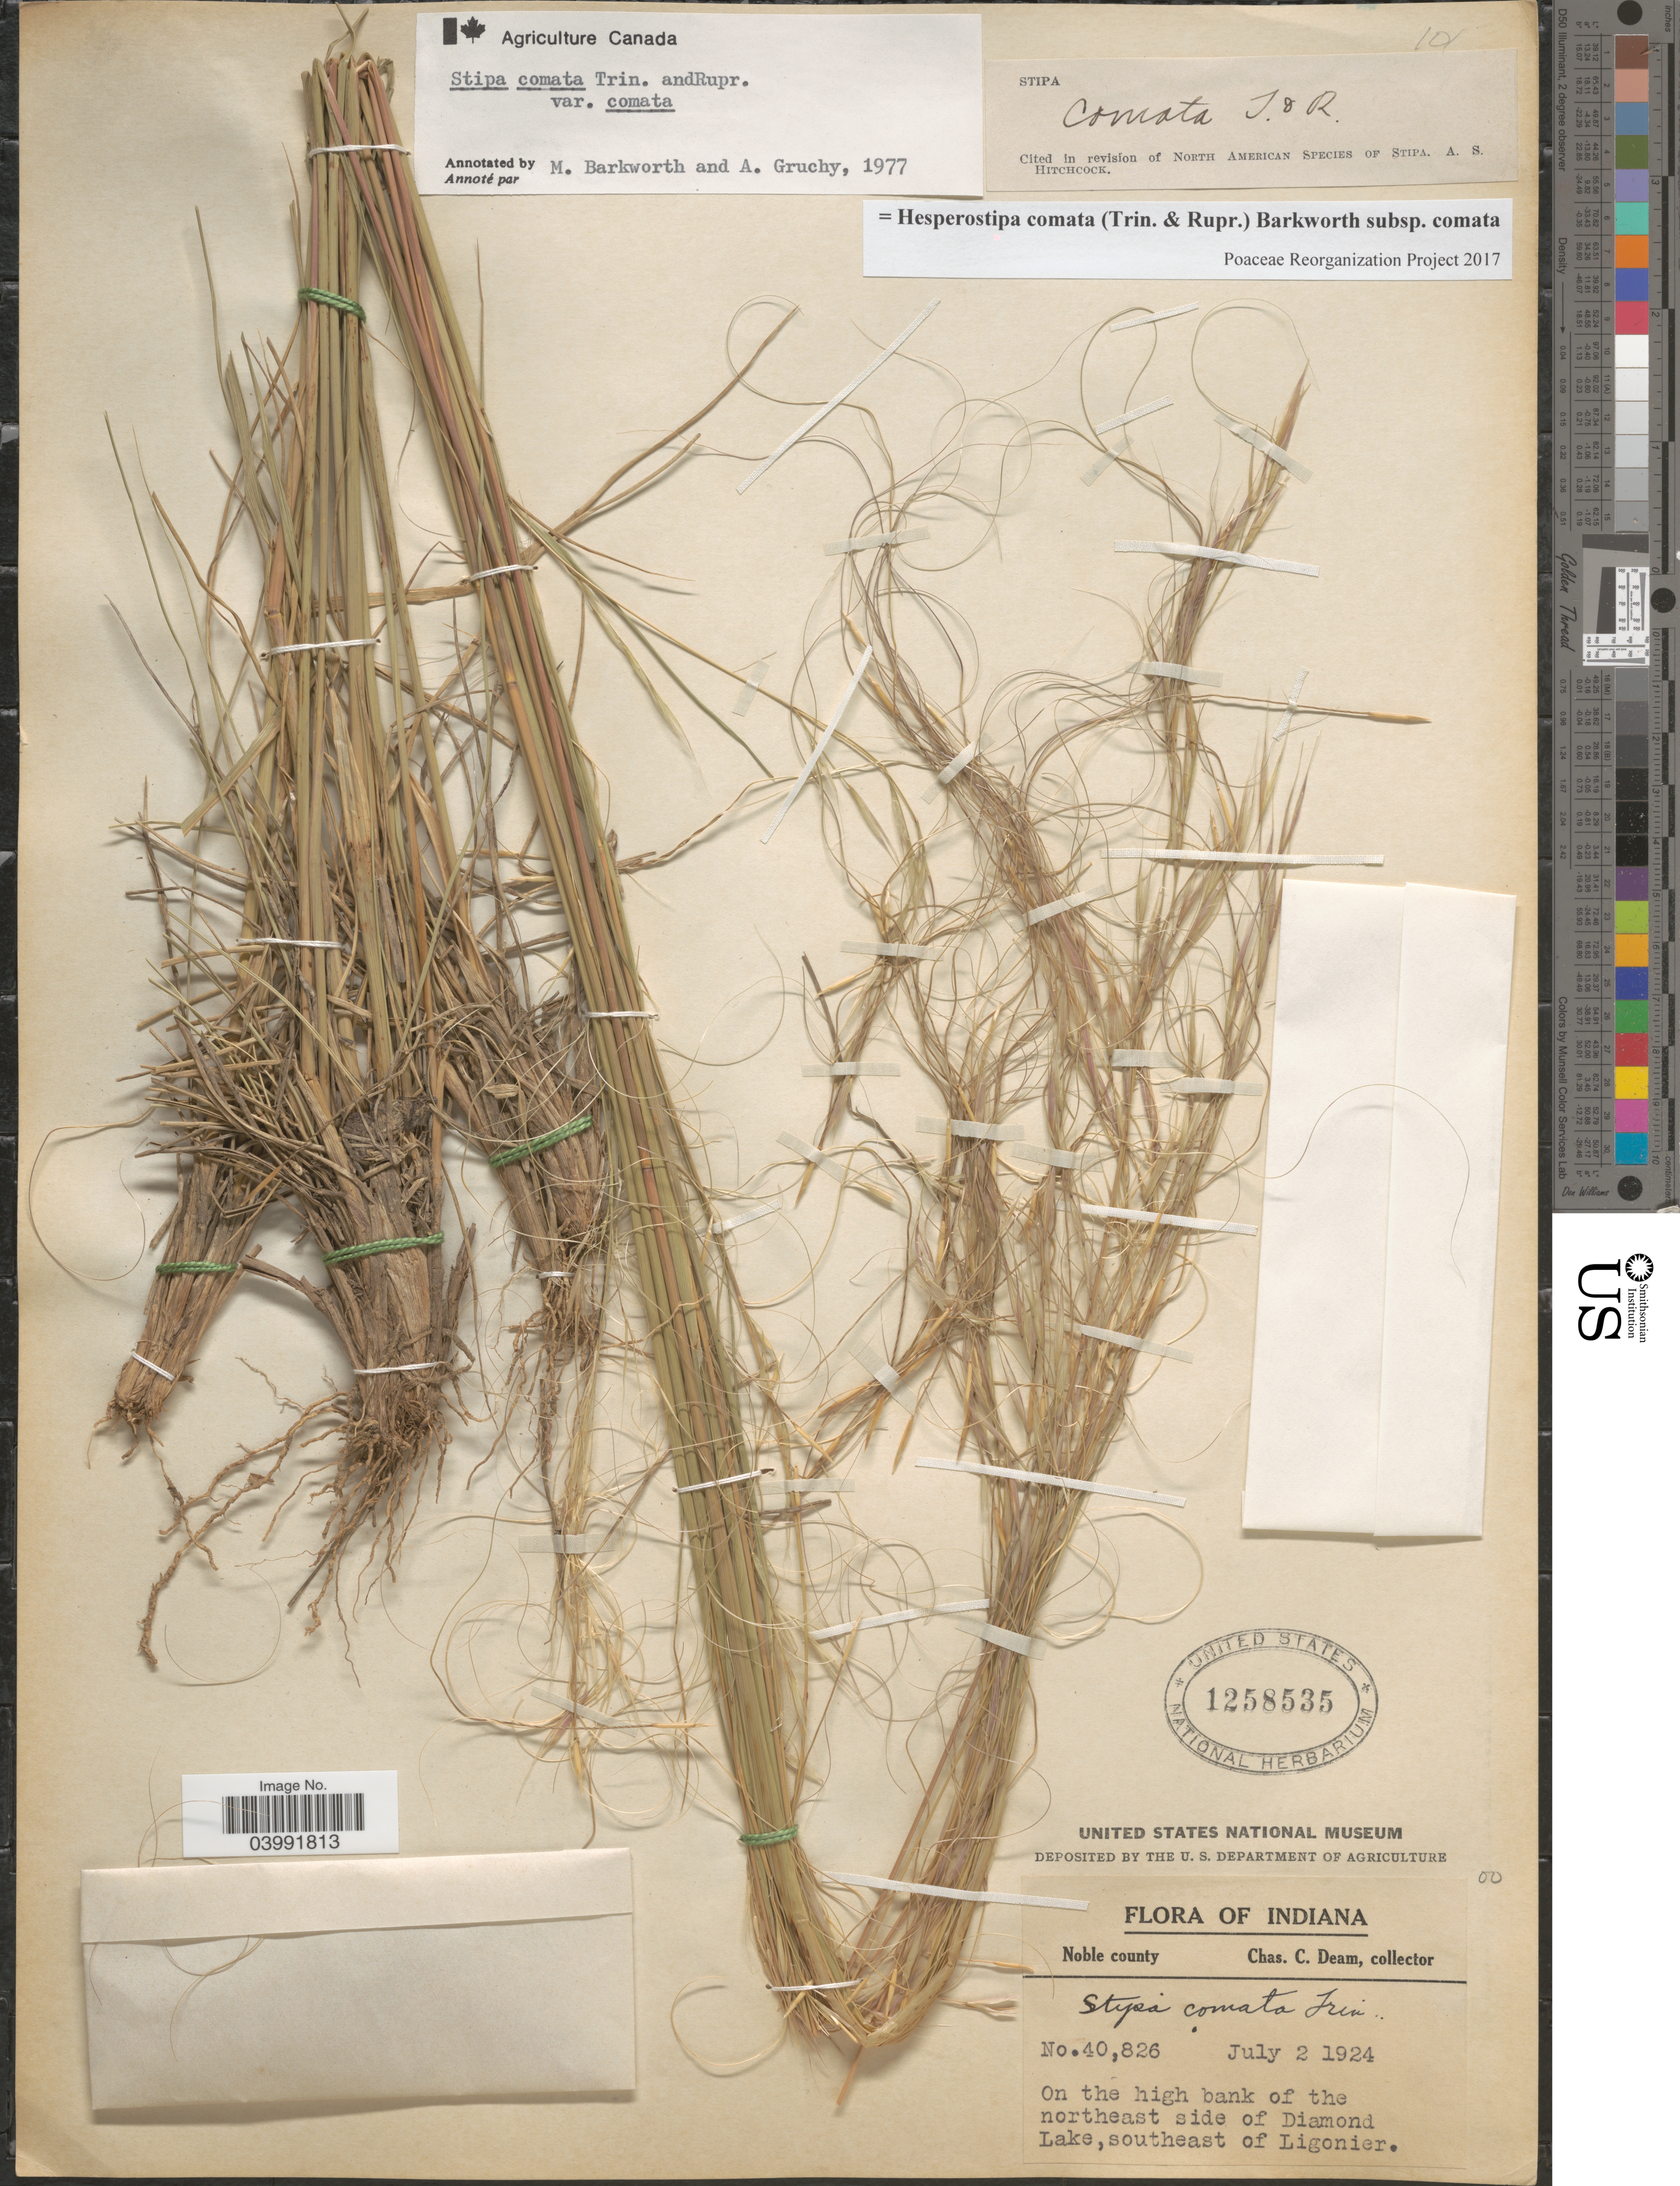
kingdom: Plantae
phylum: Tracheophyta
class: Liliopsida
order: Poales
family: Poaceae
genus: Hesperostipa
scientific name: Hesperostipa comata subsp. comata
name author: (Trin. & Rupr.) Barkworth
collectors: C. C. Deam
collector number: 40826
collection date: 1924-07-02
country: United States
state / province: Indiana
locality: On the high bank of the northeast side of Diamond Lake, southeast of Ligonier.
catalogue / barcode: US 1258535